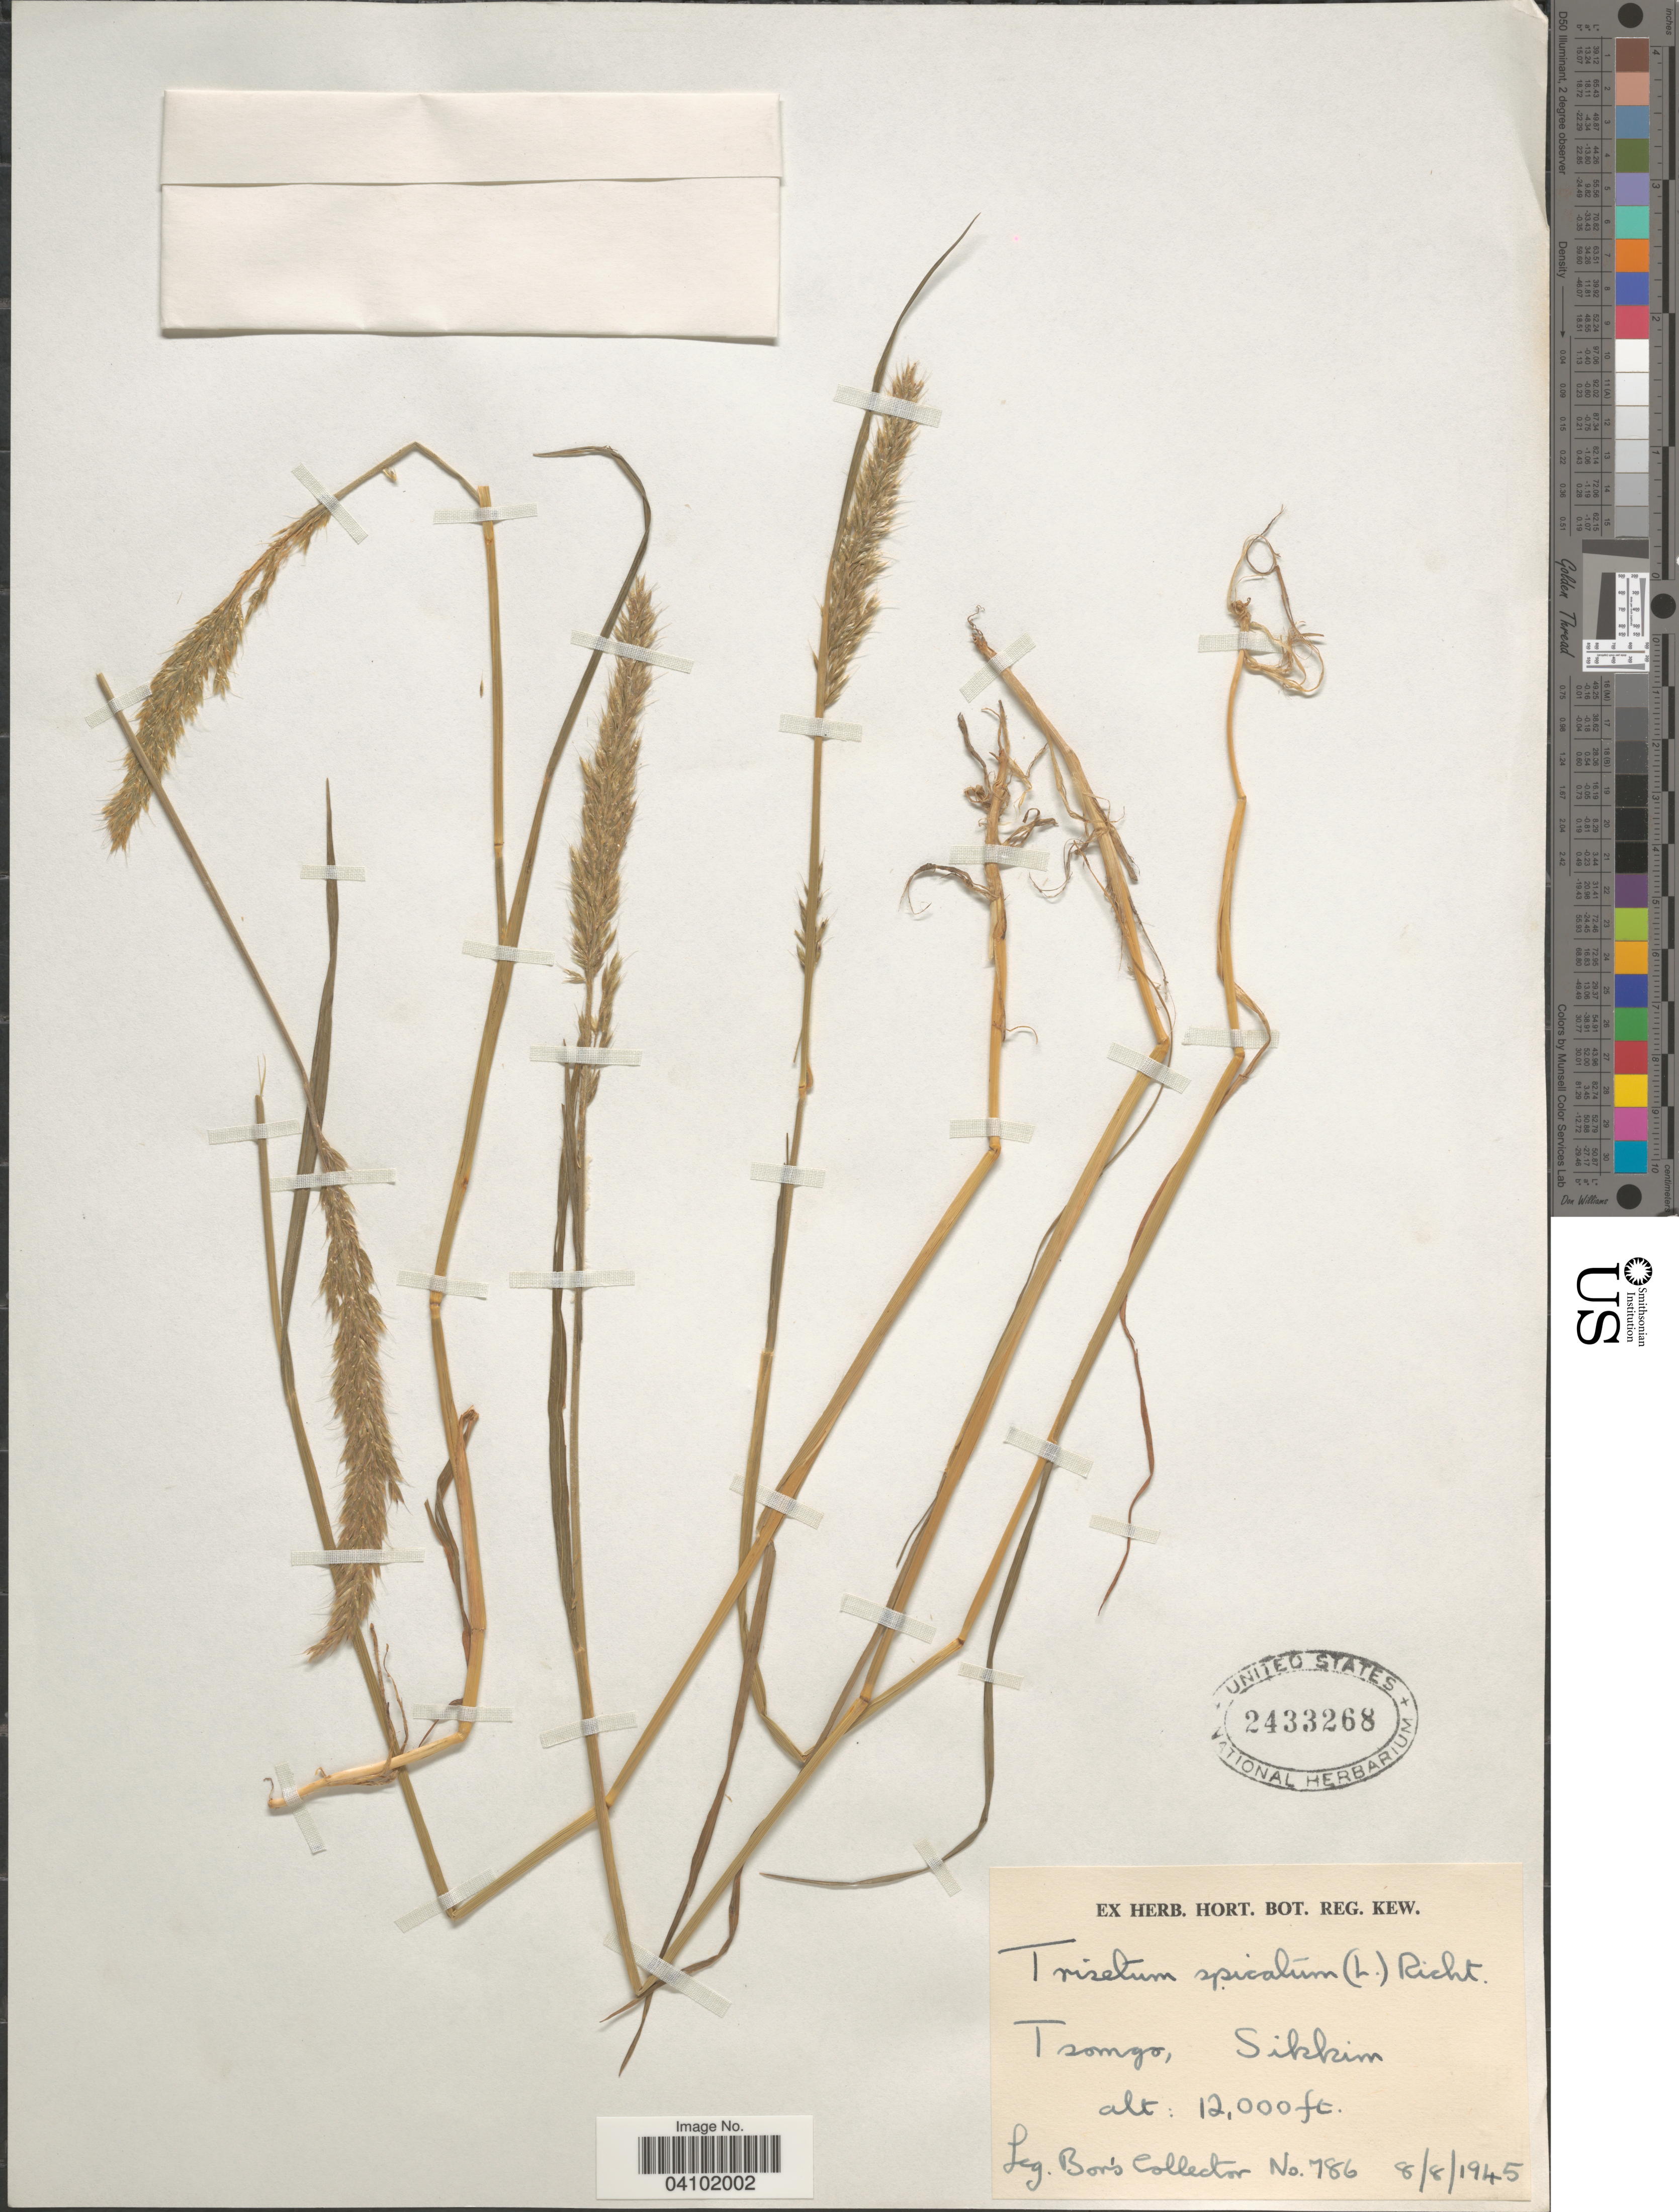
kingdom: Plantae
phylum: Tracheophyta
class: Liliopsida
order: Poales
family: Poaceae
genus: Koeleria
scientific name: Koeleria spicata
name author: (L.) Barberá et al.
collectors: Bor's Collector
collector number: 786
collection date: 1945-08-08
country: India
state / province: Sikkim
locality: Tsomgo.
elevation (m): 3658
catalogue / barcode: US 2433268